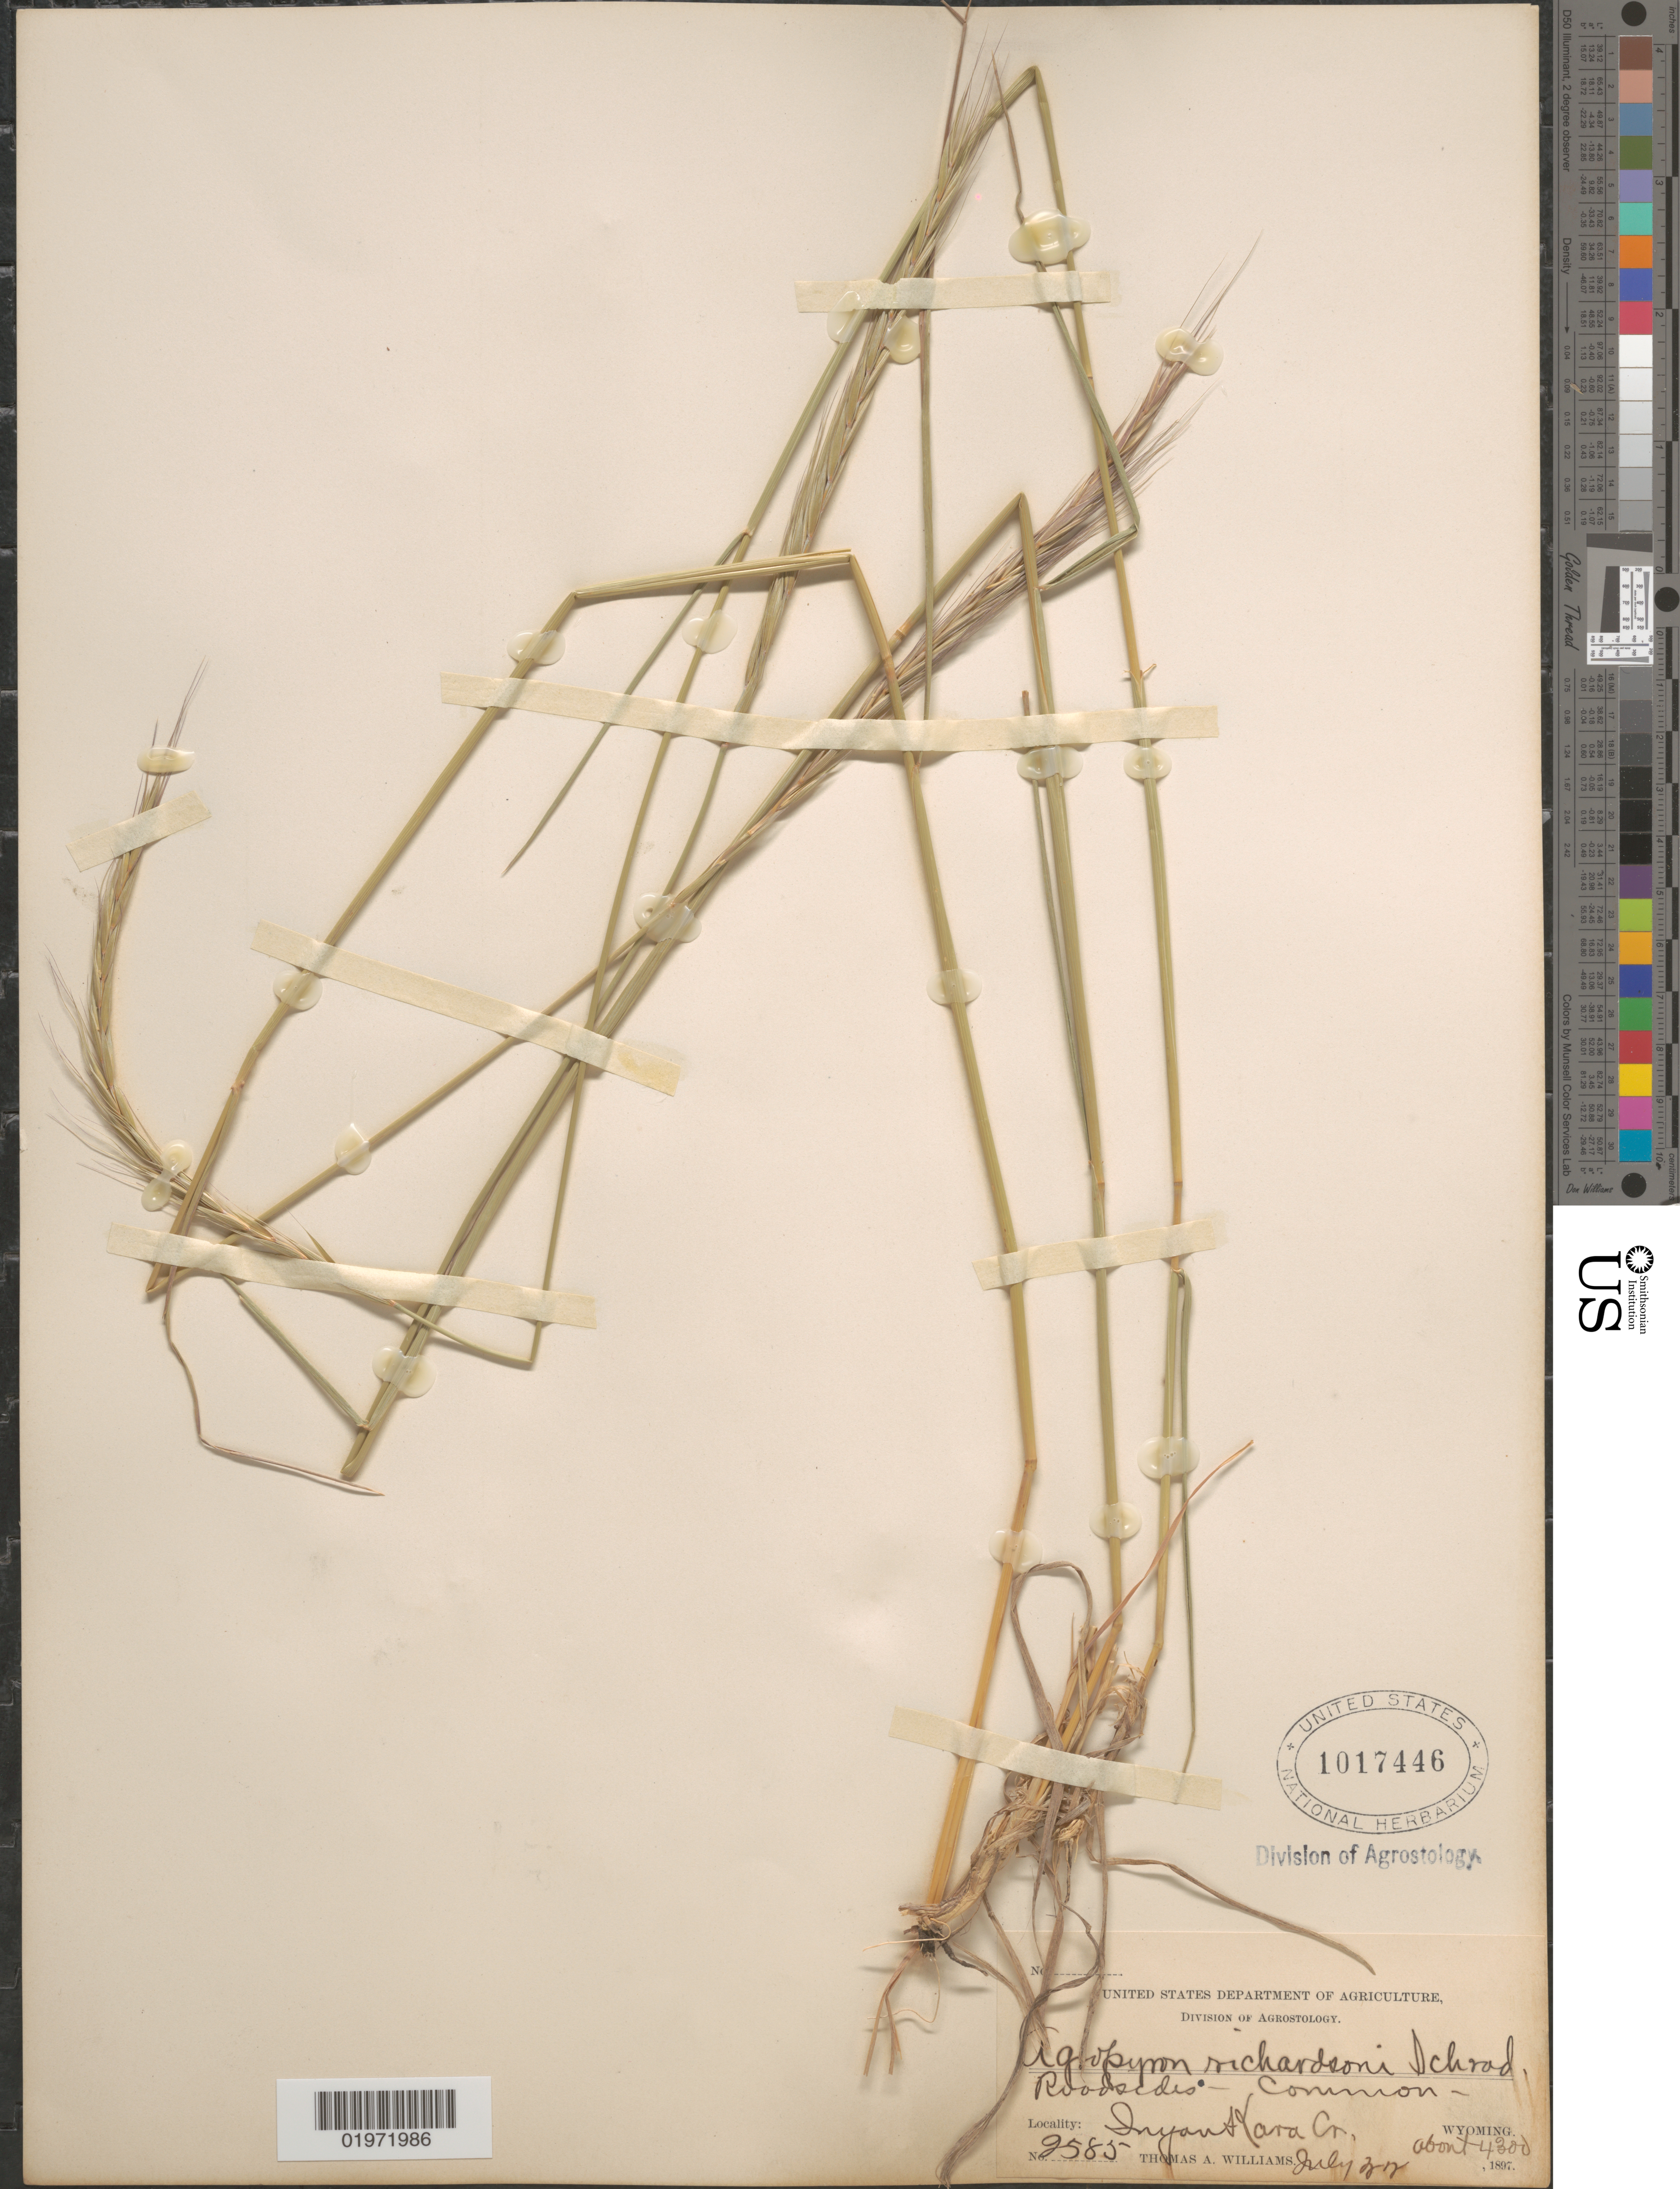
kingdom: Plantae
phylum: Tracheophyta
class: Liliopsida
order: Poales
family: Poaceae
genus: Elymus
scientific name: Elymus trachycaulus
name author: (Link) Gould ex Shinners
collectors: T. A. Williams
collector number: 2585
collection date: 1897-07-22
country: United States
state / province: Wyoming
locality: Roadside. Inyan Kara Cr.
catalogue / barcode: US 1017446